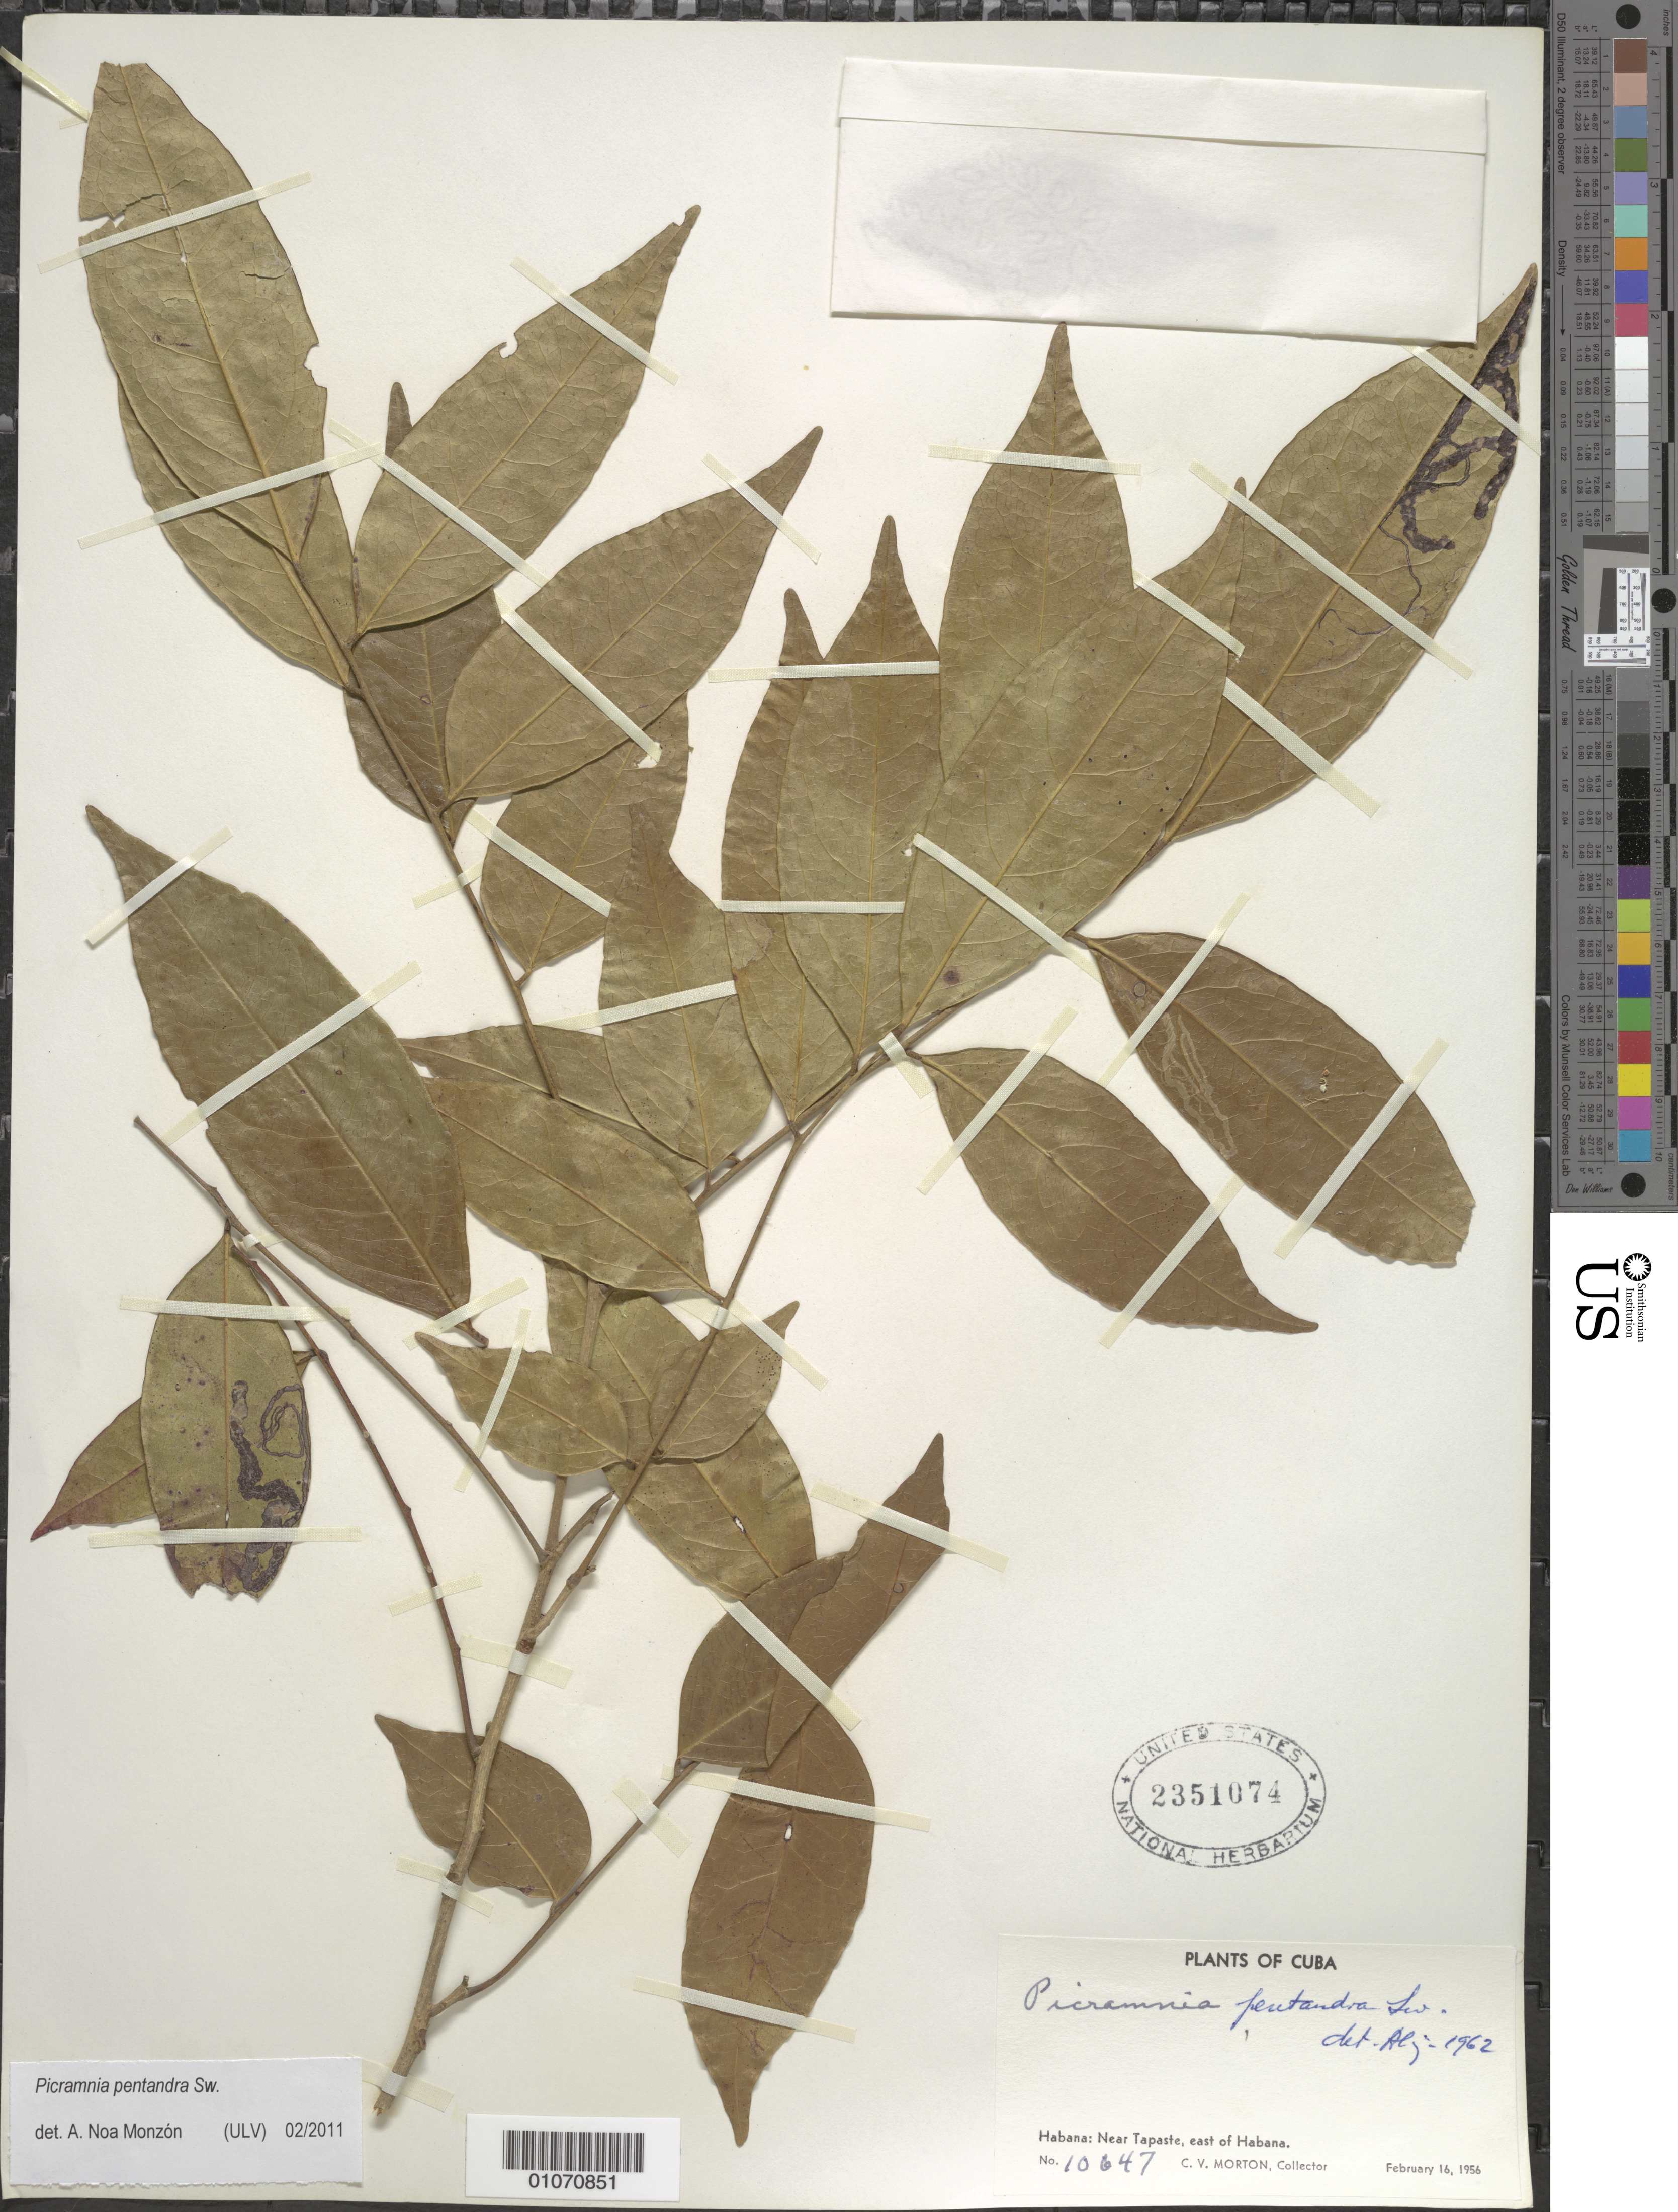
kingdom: Plantae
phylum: Tracheophyta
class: Magnoliopsida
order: Picramniales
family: Picramniaceae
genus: Picramnia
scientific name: Picramnia pentandra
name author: Sw.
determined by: Noa Monzón, A.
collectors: C. V. Morton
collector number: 10647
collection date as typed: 16 Feb 1956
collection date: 1956-02-16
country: Cuba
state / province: La Habana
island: Cuba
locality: Tapaste, E of Habana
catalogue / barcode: US 2351074